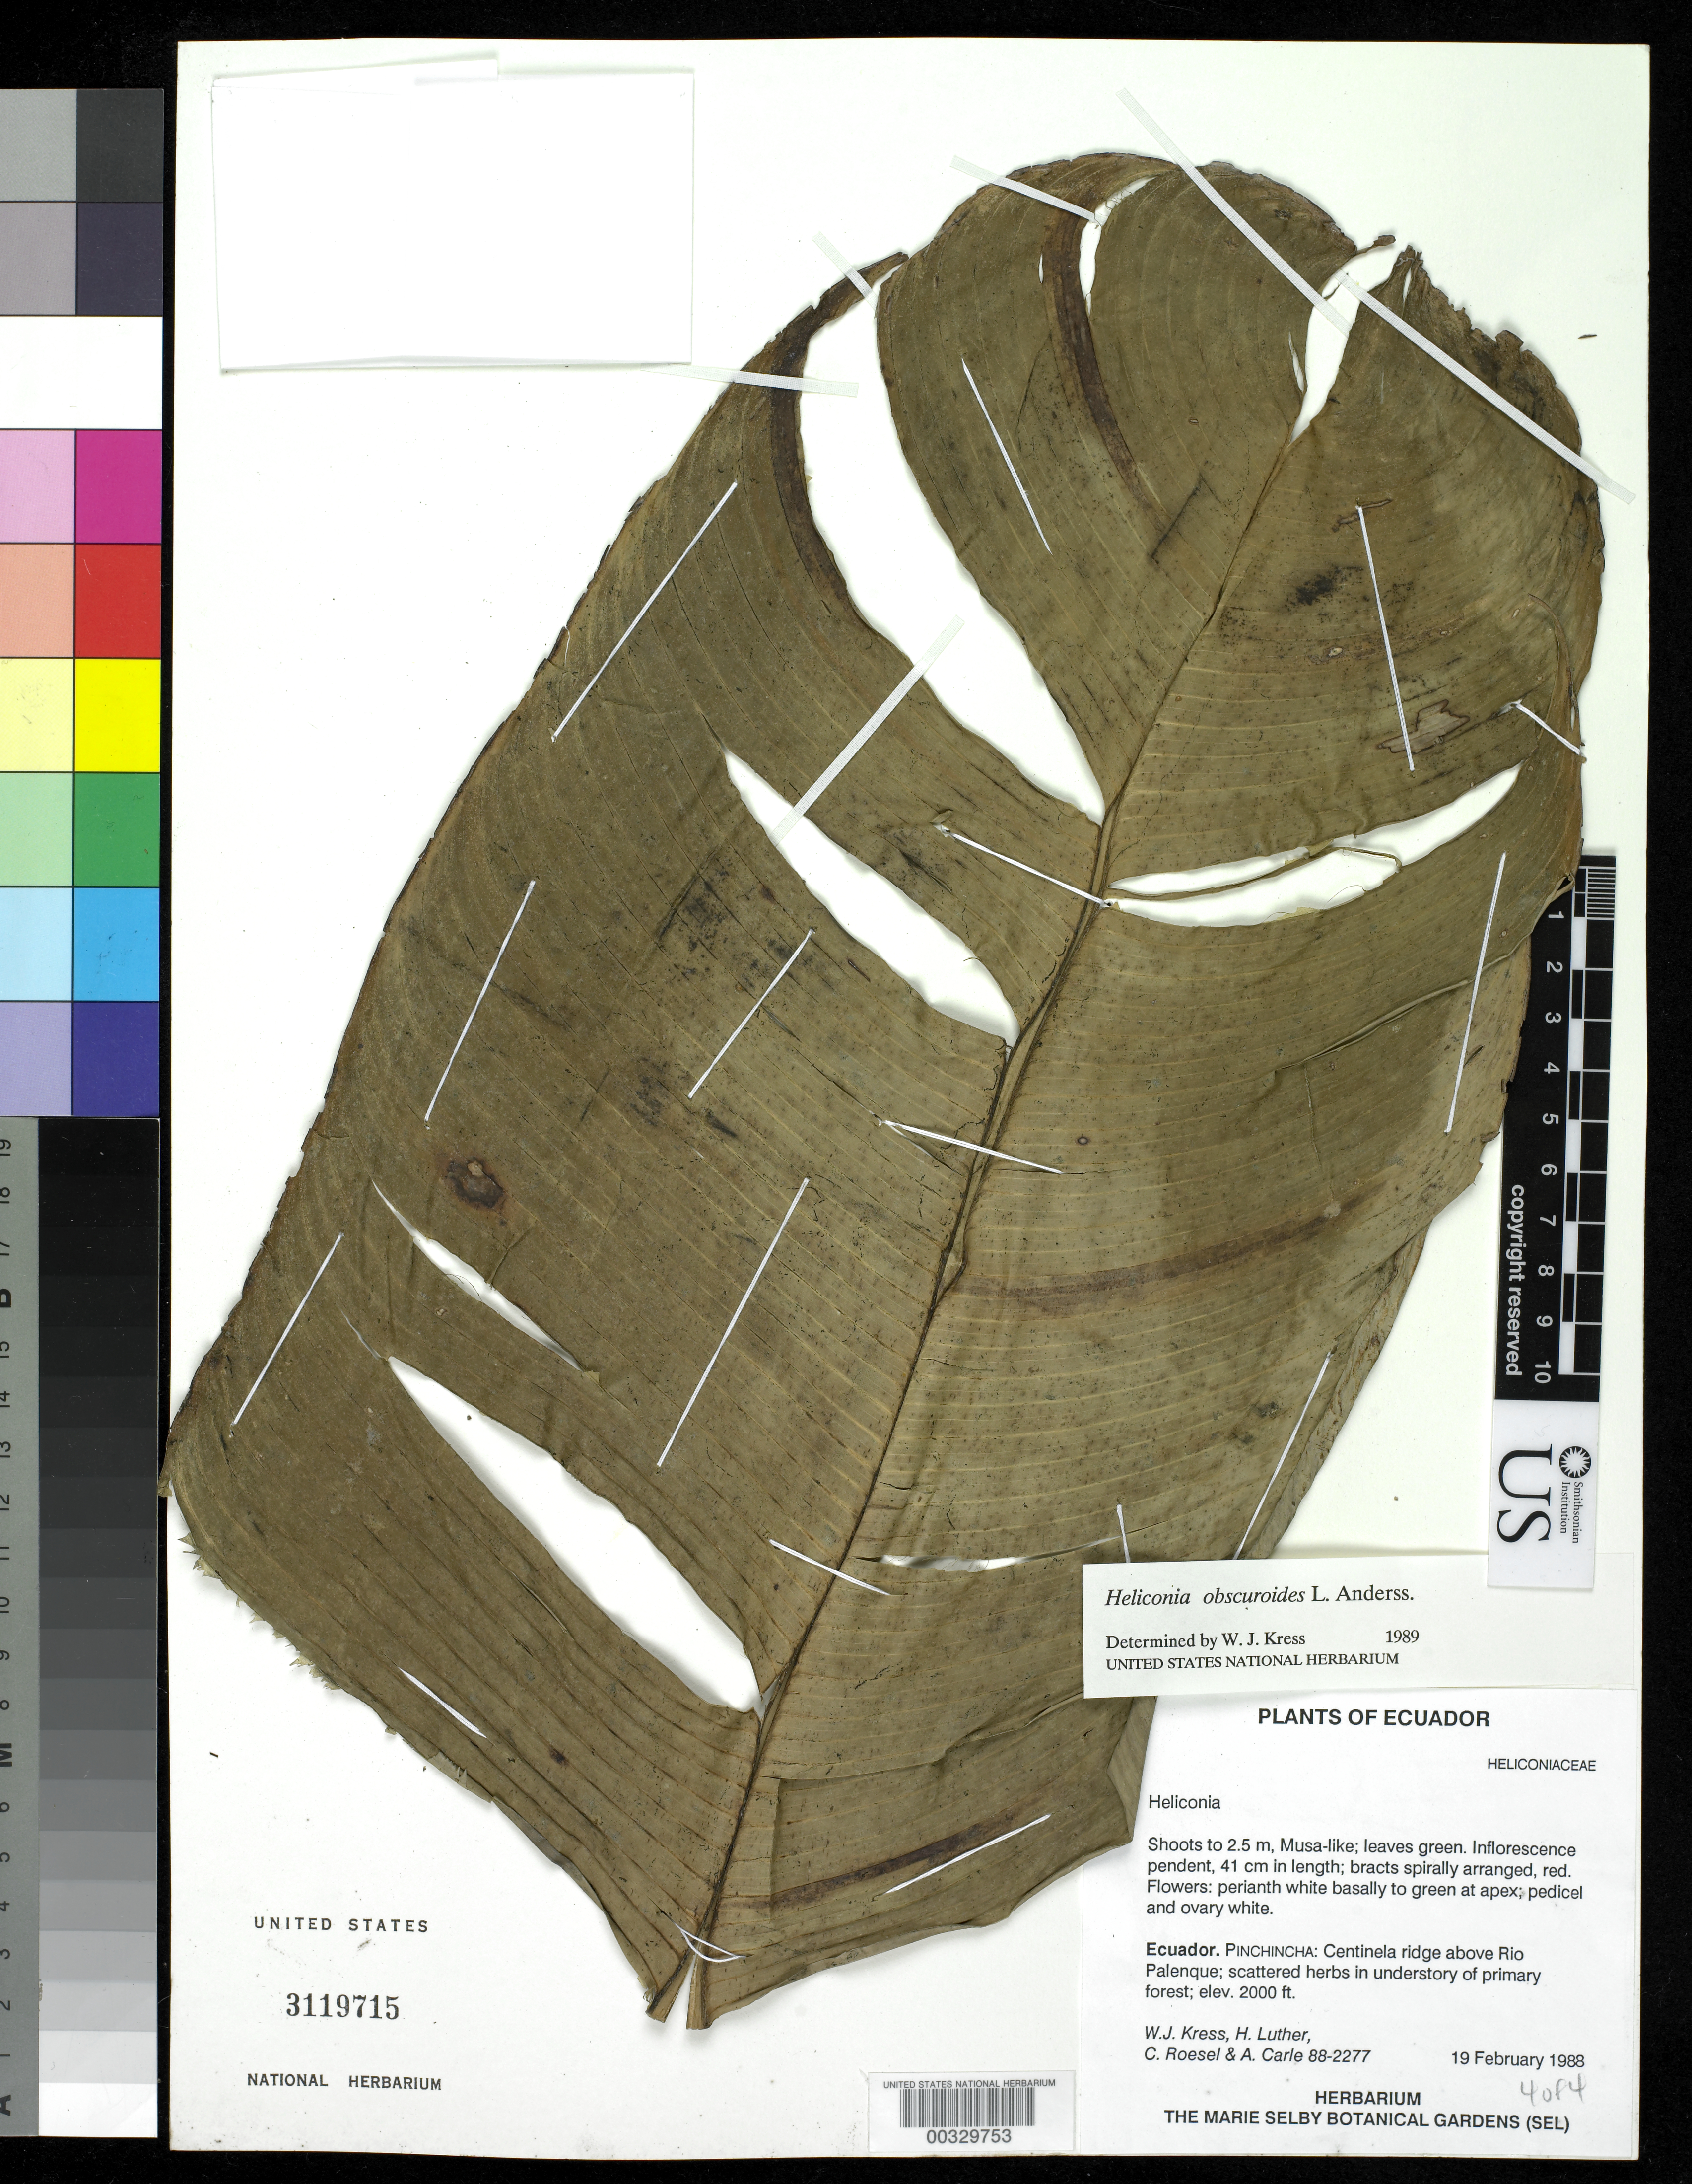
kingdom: Plantae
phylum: Tracheophyta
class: Liliopsida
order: Zingiberales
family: Heliconiaceae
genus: Heliconia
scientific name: Heliconia obscuroides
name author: L. Andersson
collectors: W. J. Kress, Harry E. Luther, C. S. Roesel & A. Carle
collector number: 88-2277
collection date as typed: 19 Feb 1988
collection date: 1988-02-19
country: Ecuador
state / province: Pichincha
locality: Centinela ridge above Rio palenque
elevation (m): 610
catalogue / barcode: US 3119715